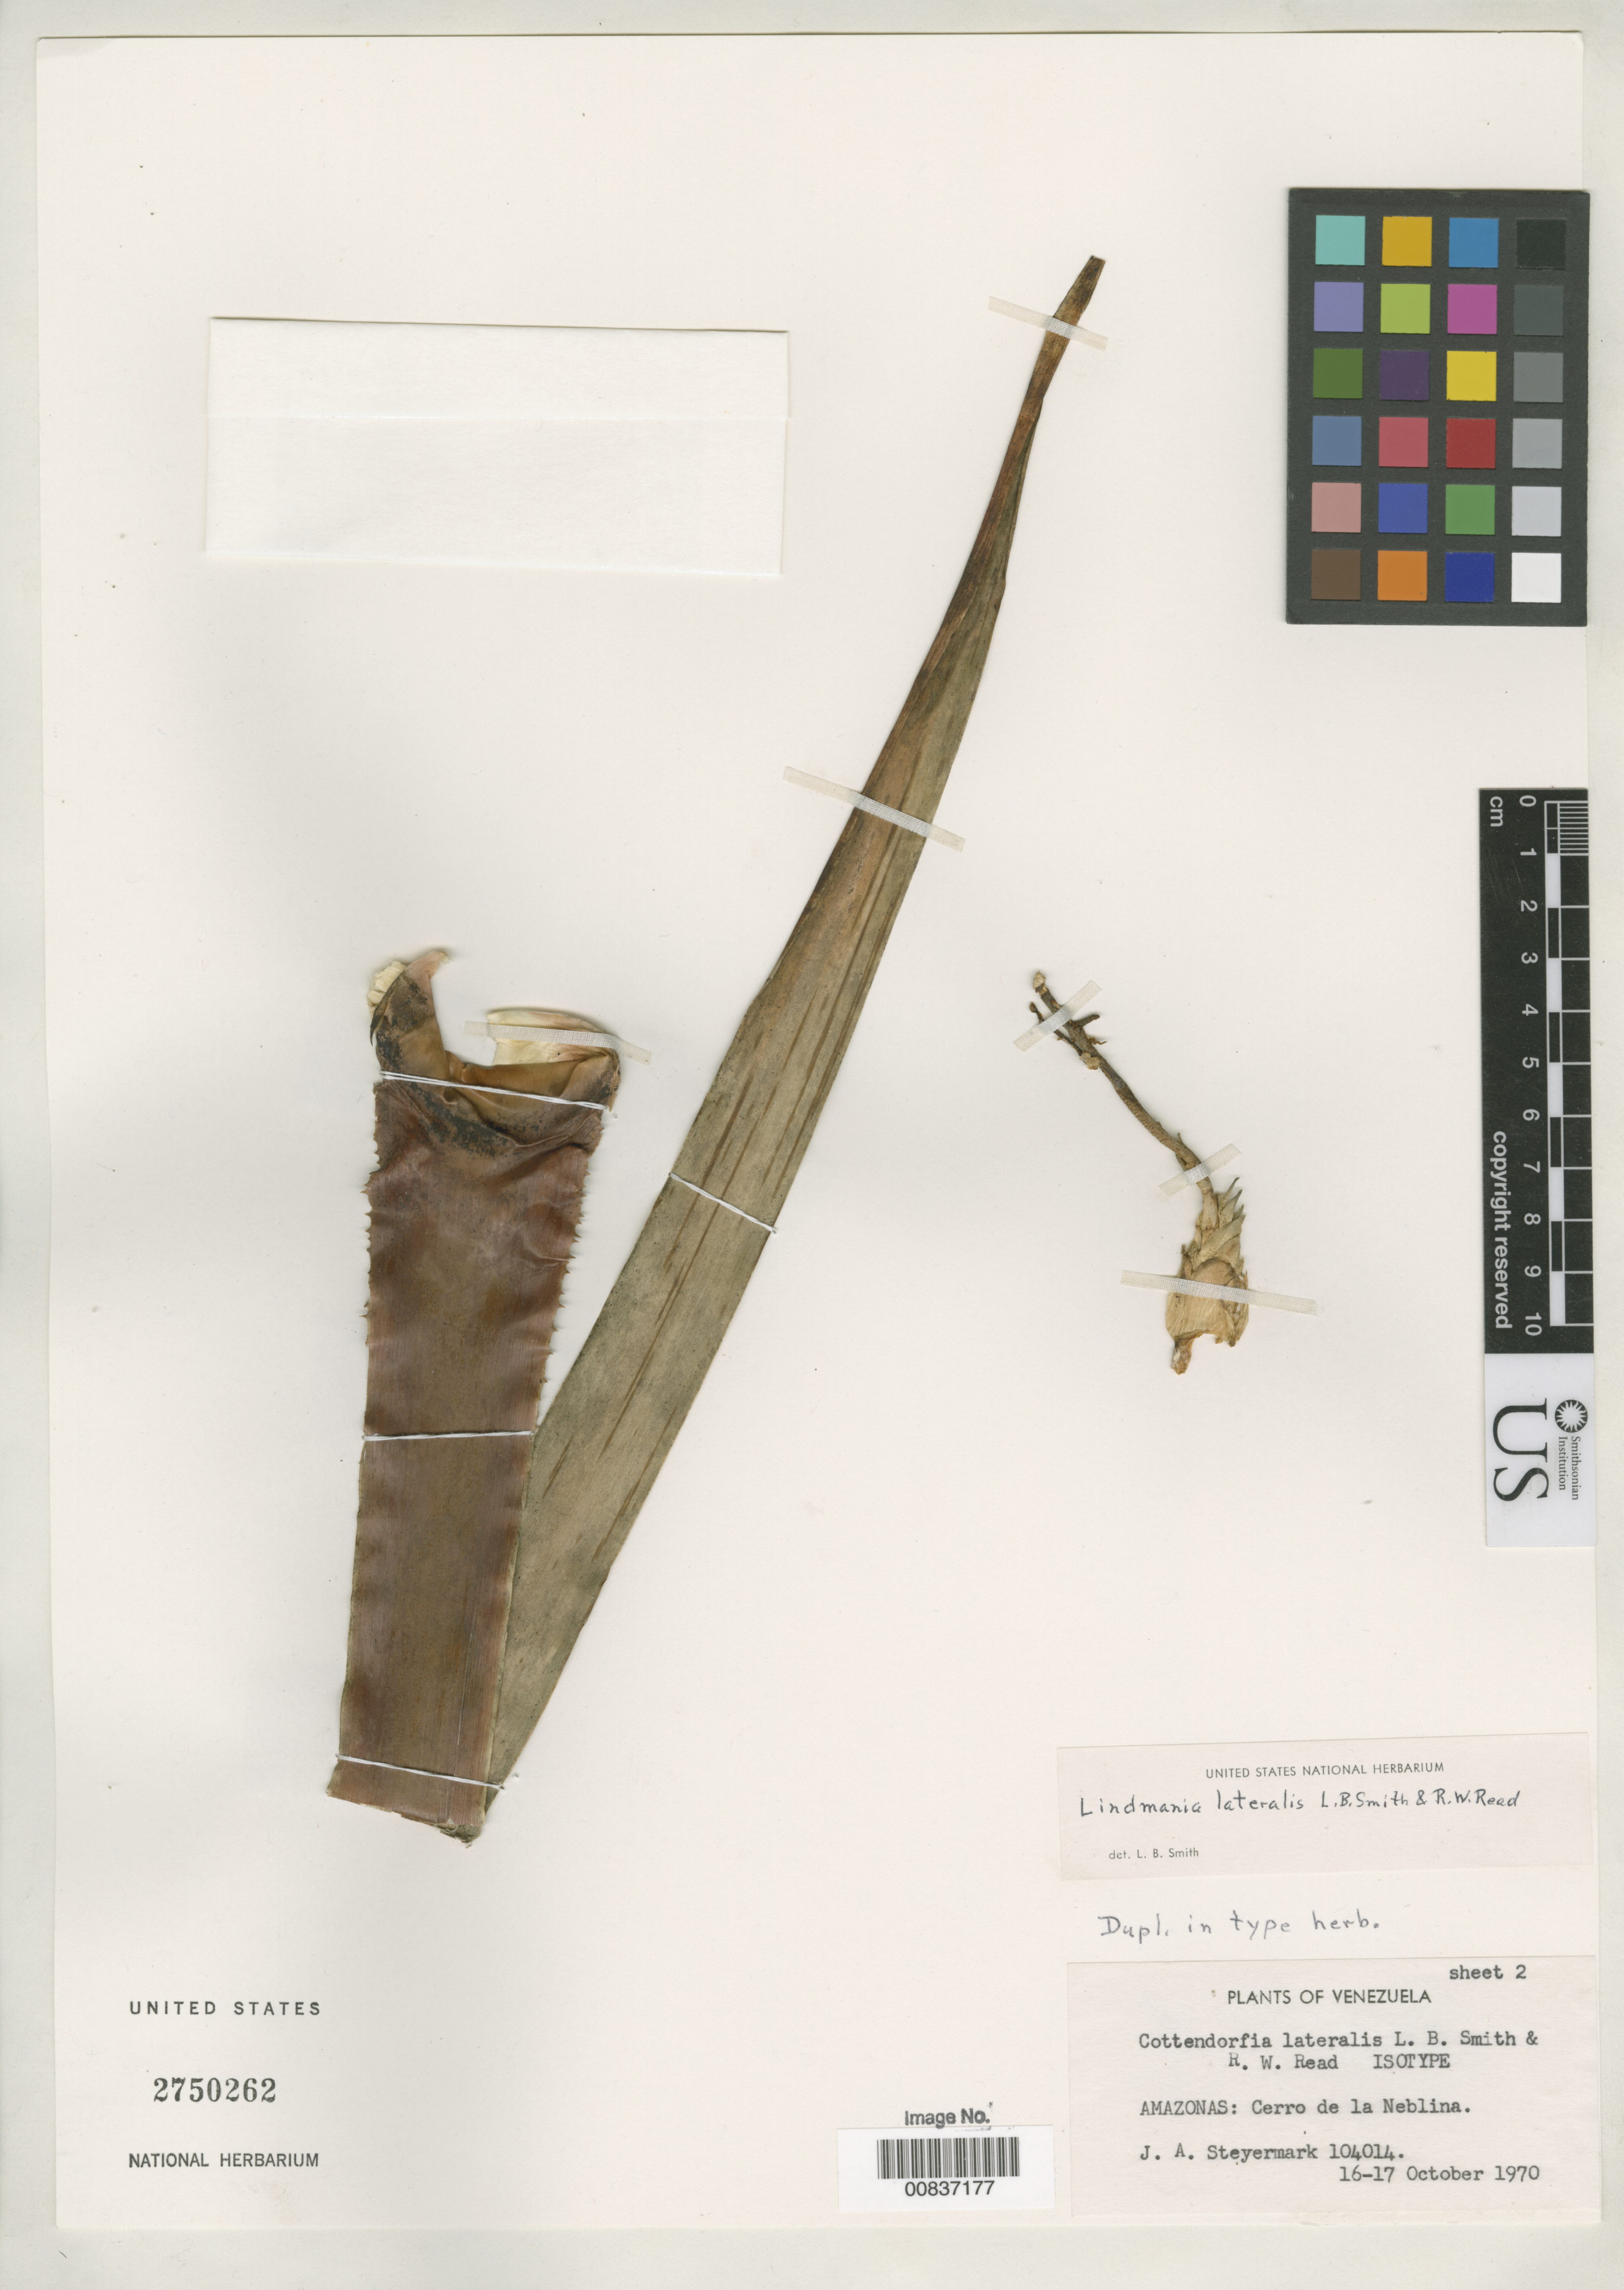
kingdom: Plantae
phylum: Tracheophyta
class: Liliopsida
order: Poales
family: Bromeliaceae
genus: Cottendorfia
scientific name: Cottendorfia lateralis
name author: L.B. Sm. & Read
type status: Holotype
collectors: J. Steyermark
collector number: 104014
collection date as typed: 16 Oct 1970 to 17 Oct 1970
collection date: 1970-10-16/1970-10-17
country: Venezuela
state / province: Amazonas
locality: Amazonas: Cerro de la Neblina.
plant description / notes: Annotated as "sheet 2" but not annotated as holotype by Smith ("Dupl. in type herb."); protologue cites "holotype" (but no isotypes!) at US without explicitly citing US sheet number; unclear whether this should be considered second sheet of holotype.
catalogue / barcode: US 2750262